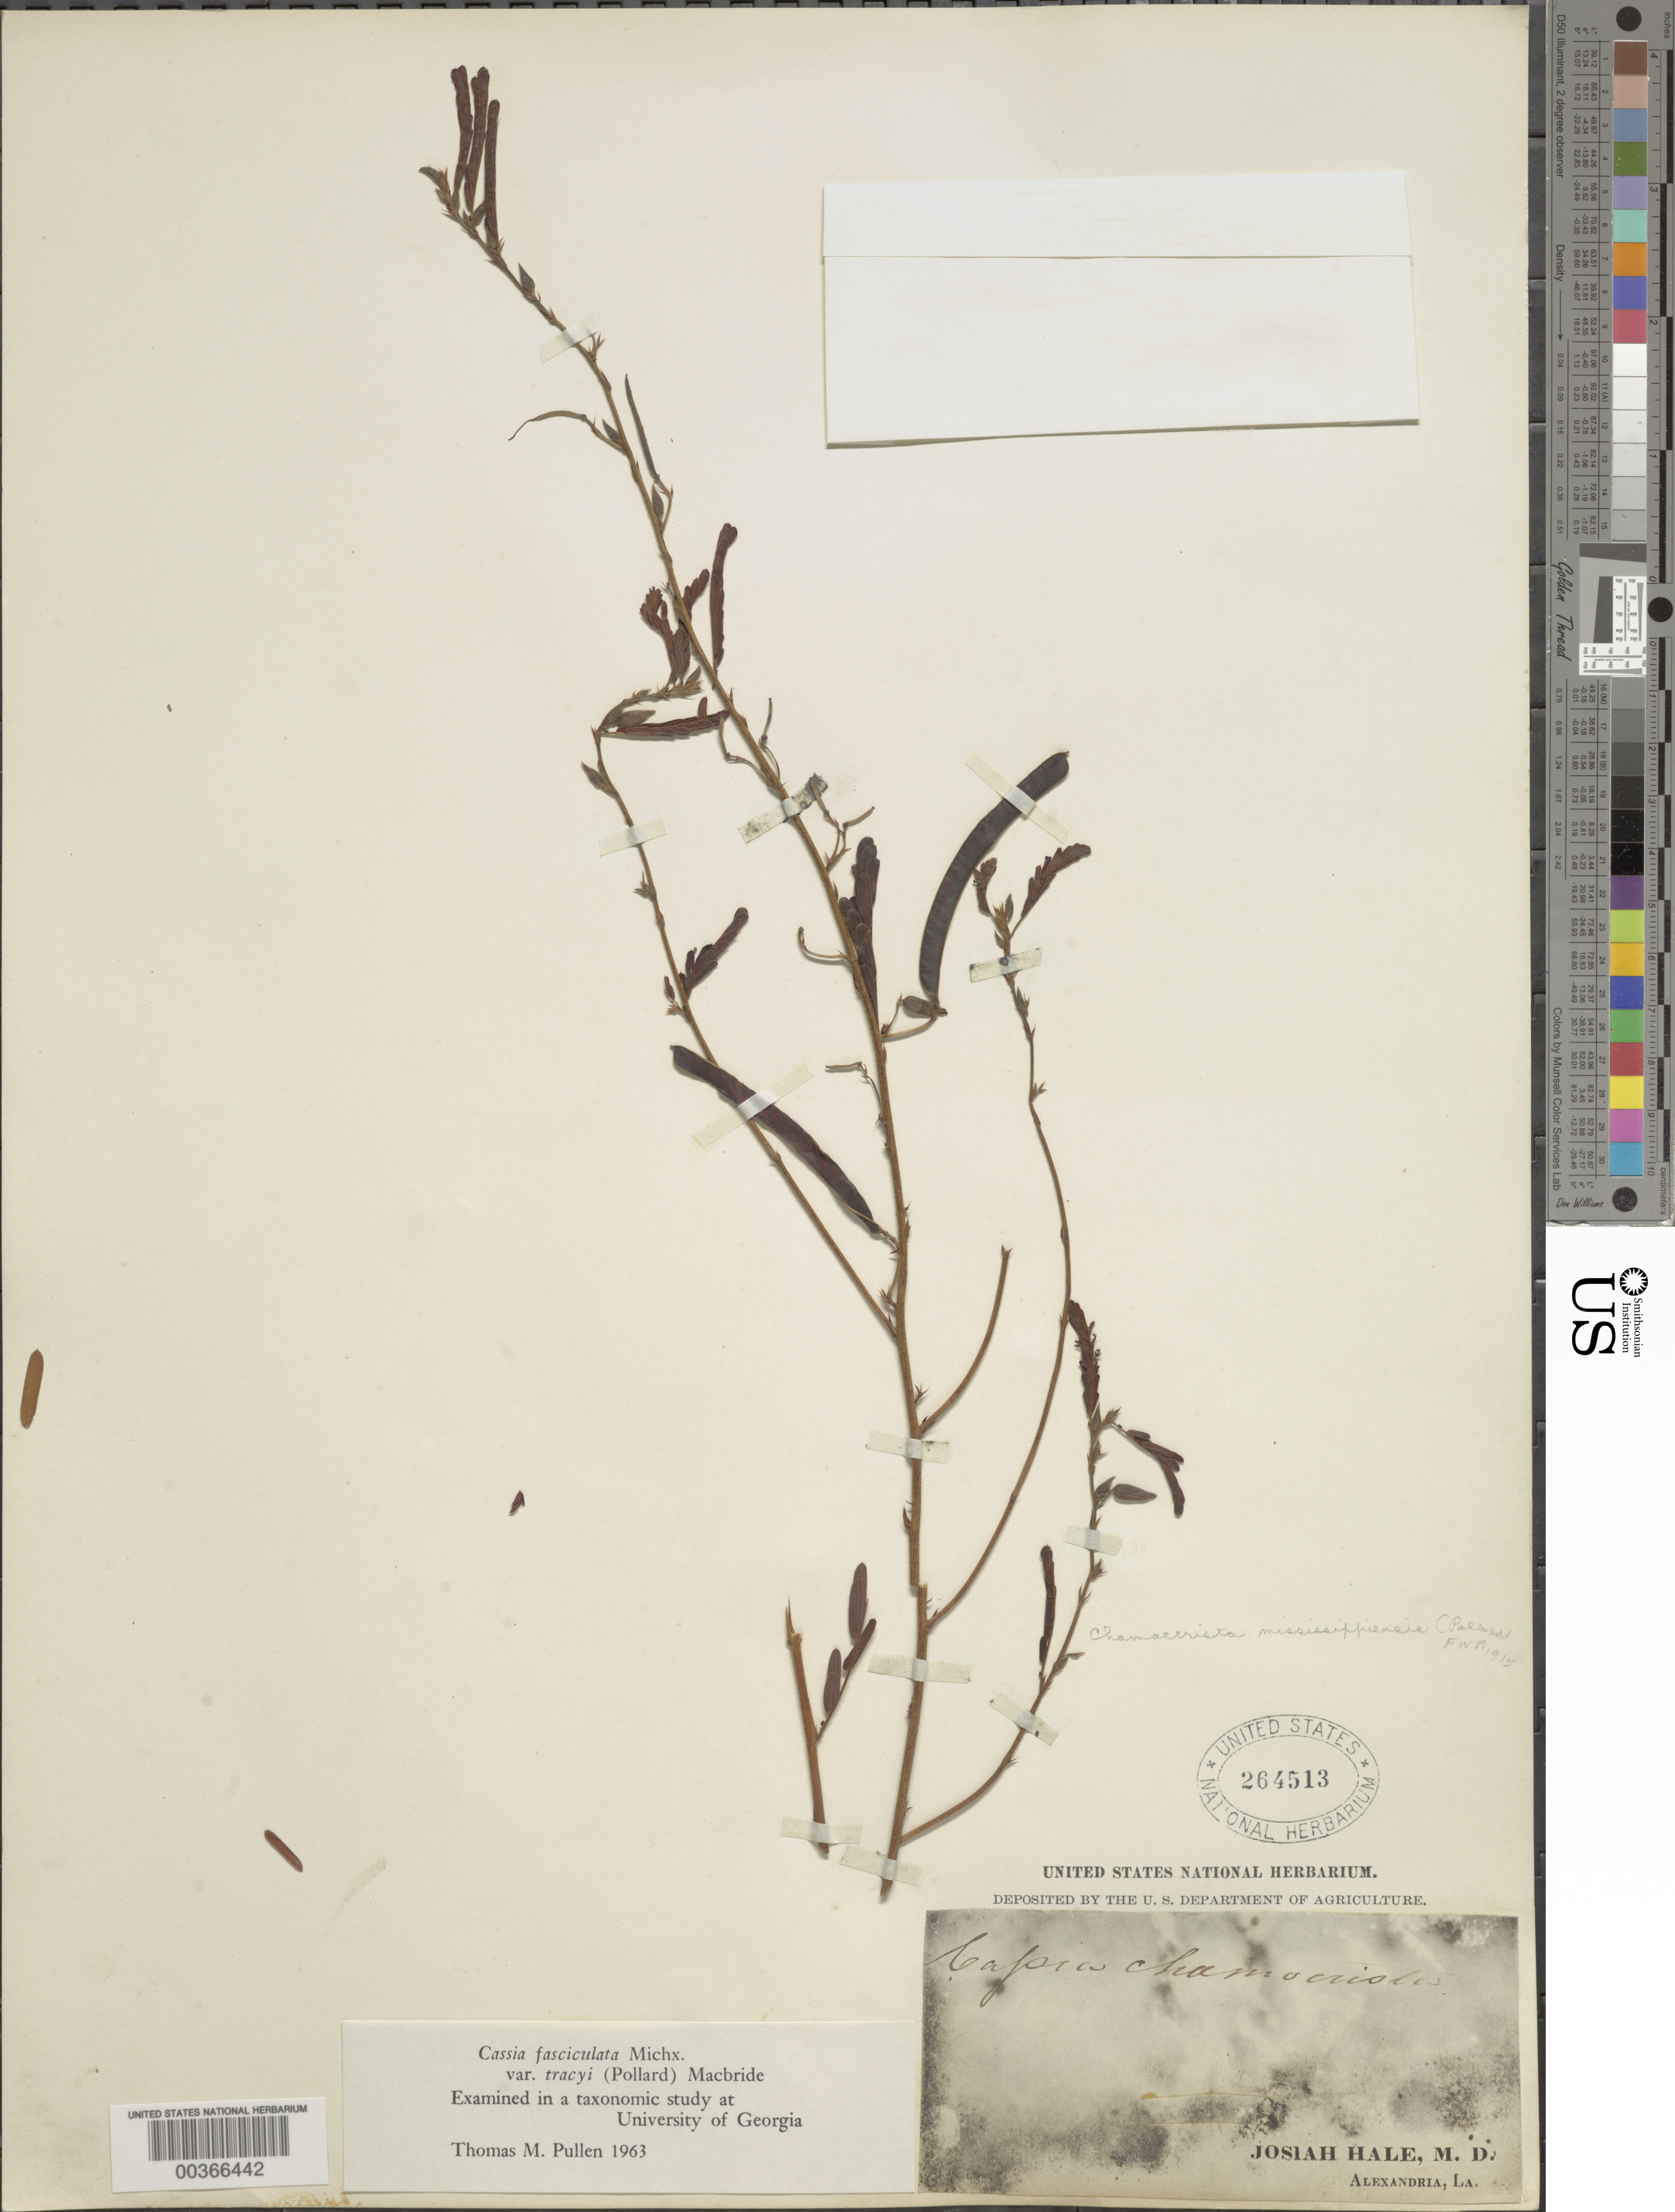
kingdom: Plantae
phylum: Tracheophyta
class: Magnoliopsida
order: Fabales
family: Fabaceae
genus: Chamaecrista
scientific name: Chamaecrista fasciculata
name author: (Michx.) Greene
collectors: J. Hale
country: United States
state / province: Washington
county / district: Spokane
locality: Spokane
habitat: Clay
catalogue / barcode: US 264513